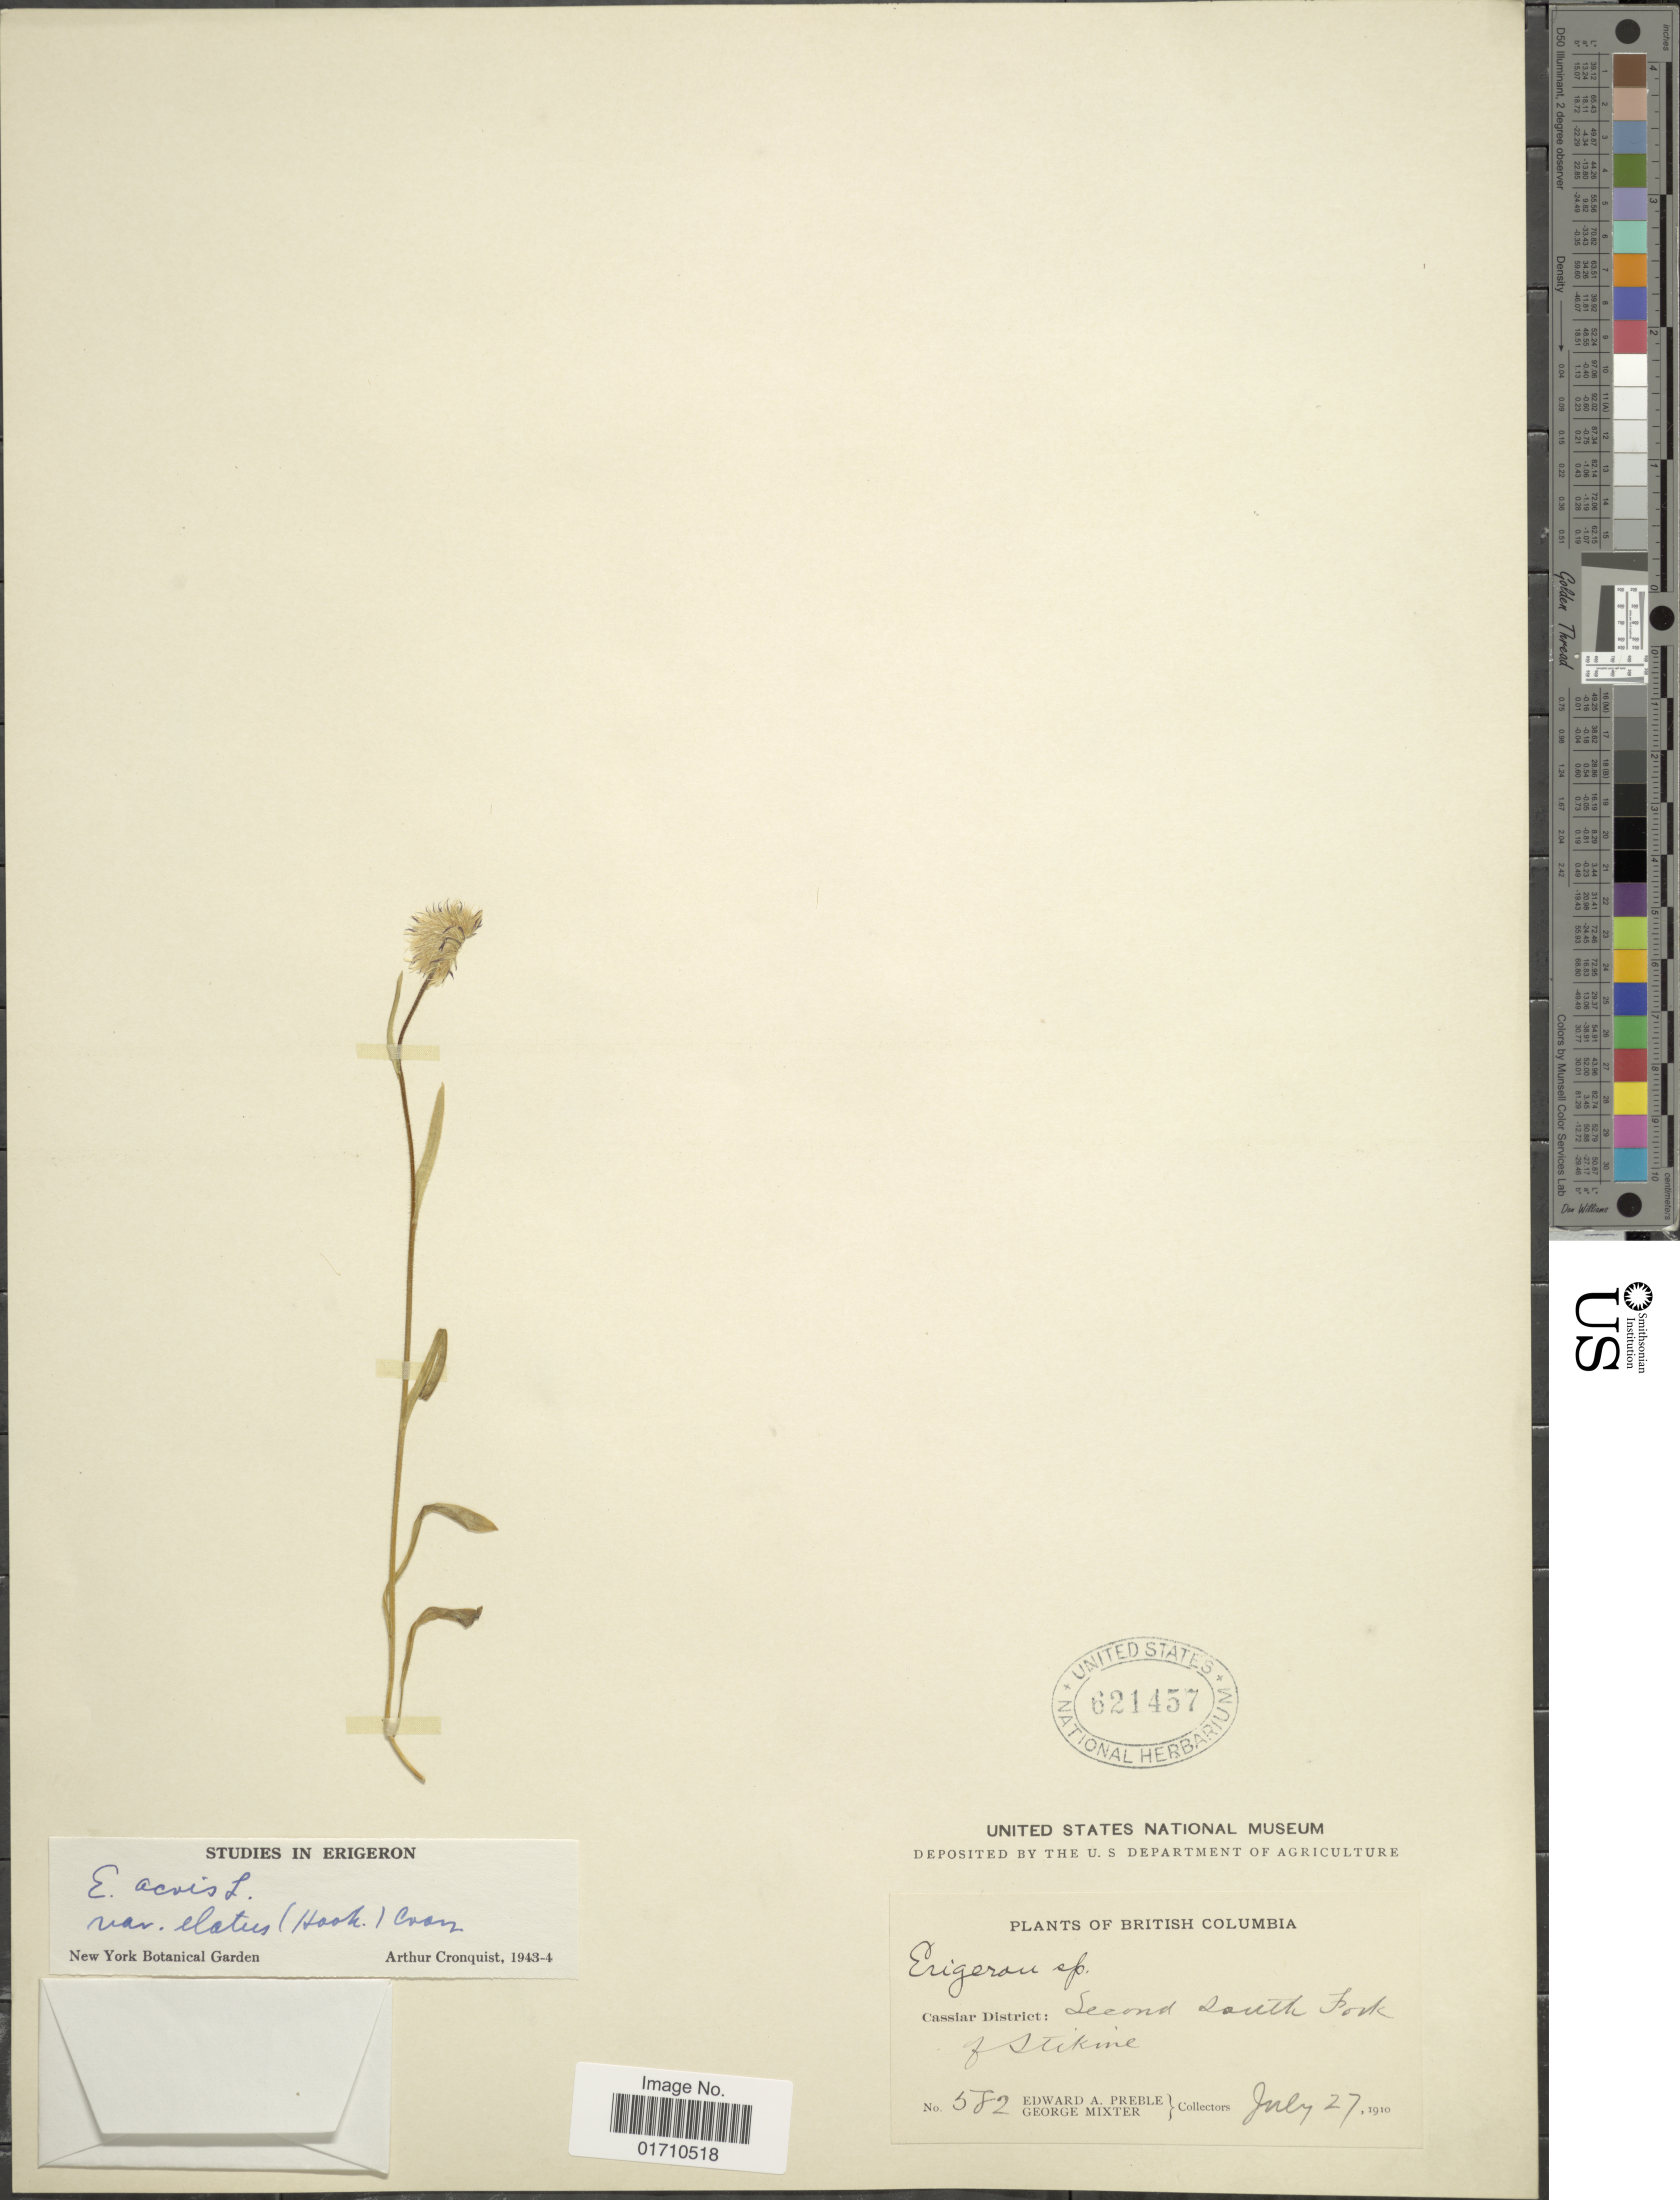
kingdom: Plantae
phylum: Tracheophyta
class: Magnoliopsida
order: Asterales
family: Asteraceae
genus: Erigeron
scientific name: Erigeron acris var. elatus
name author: (Hook.) Cronq.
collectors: E. Preble & G. Mixter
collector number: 582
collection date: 1910-07-27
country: Canada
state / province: British Columbia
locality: Cassiar District: Second south Fork of Stikine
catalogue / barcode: US 621457